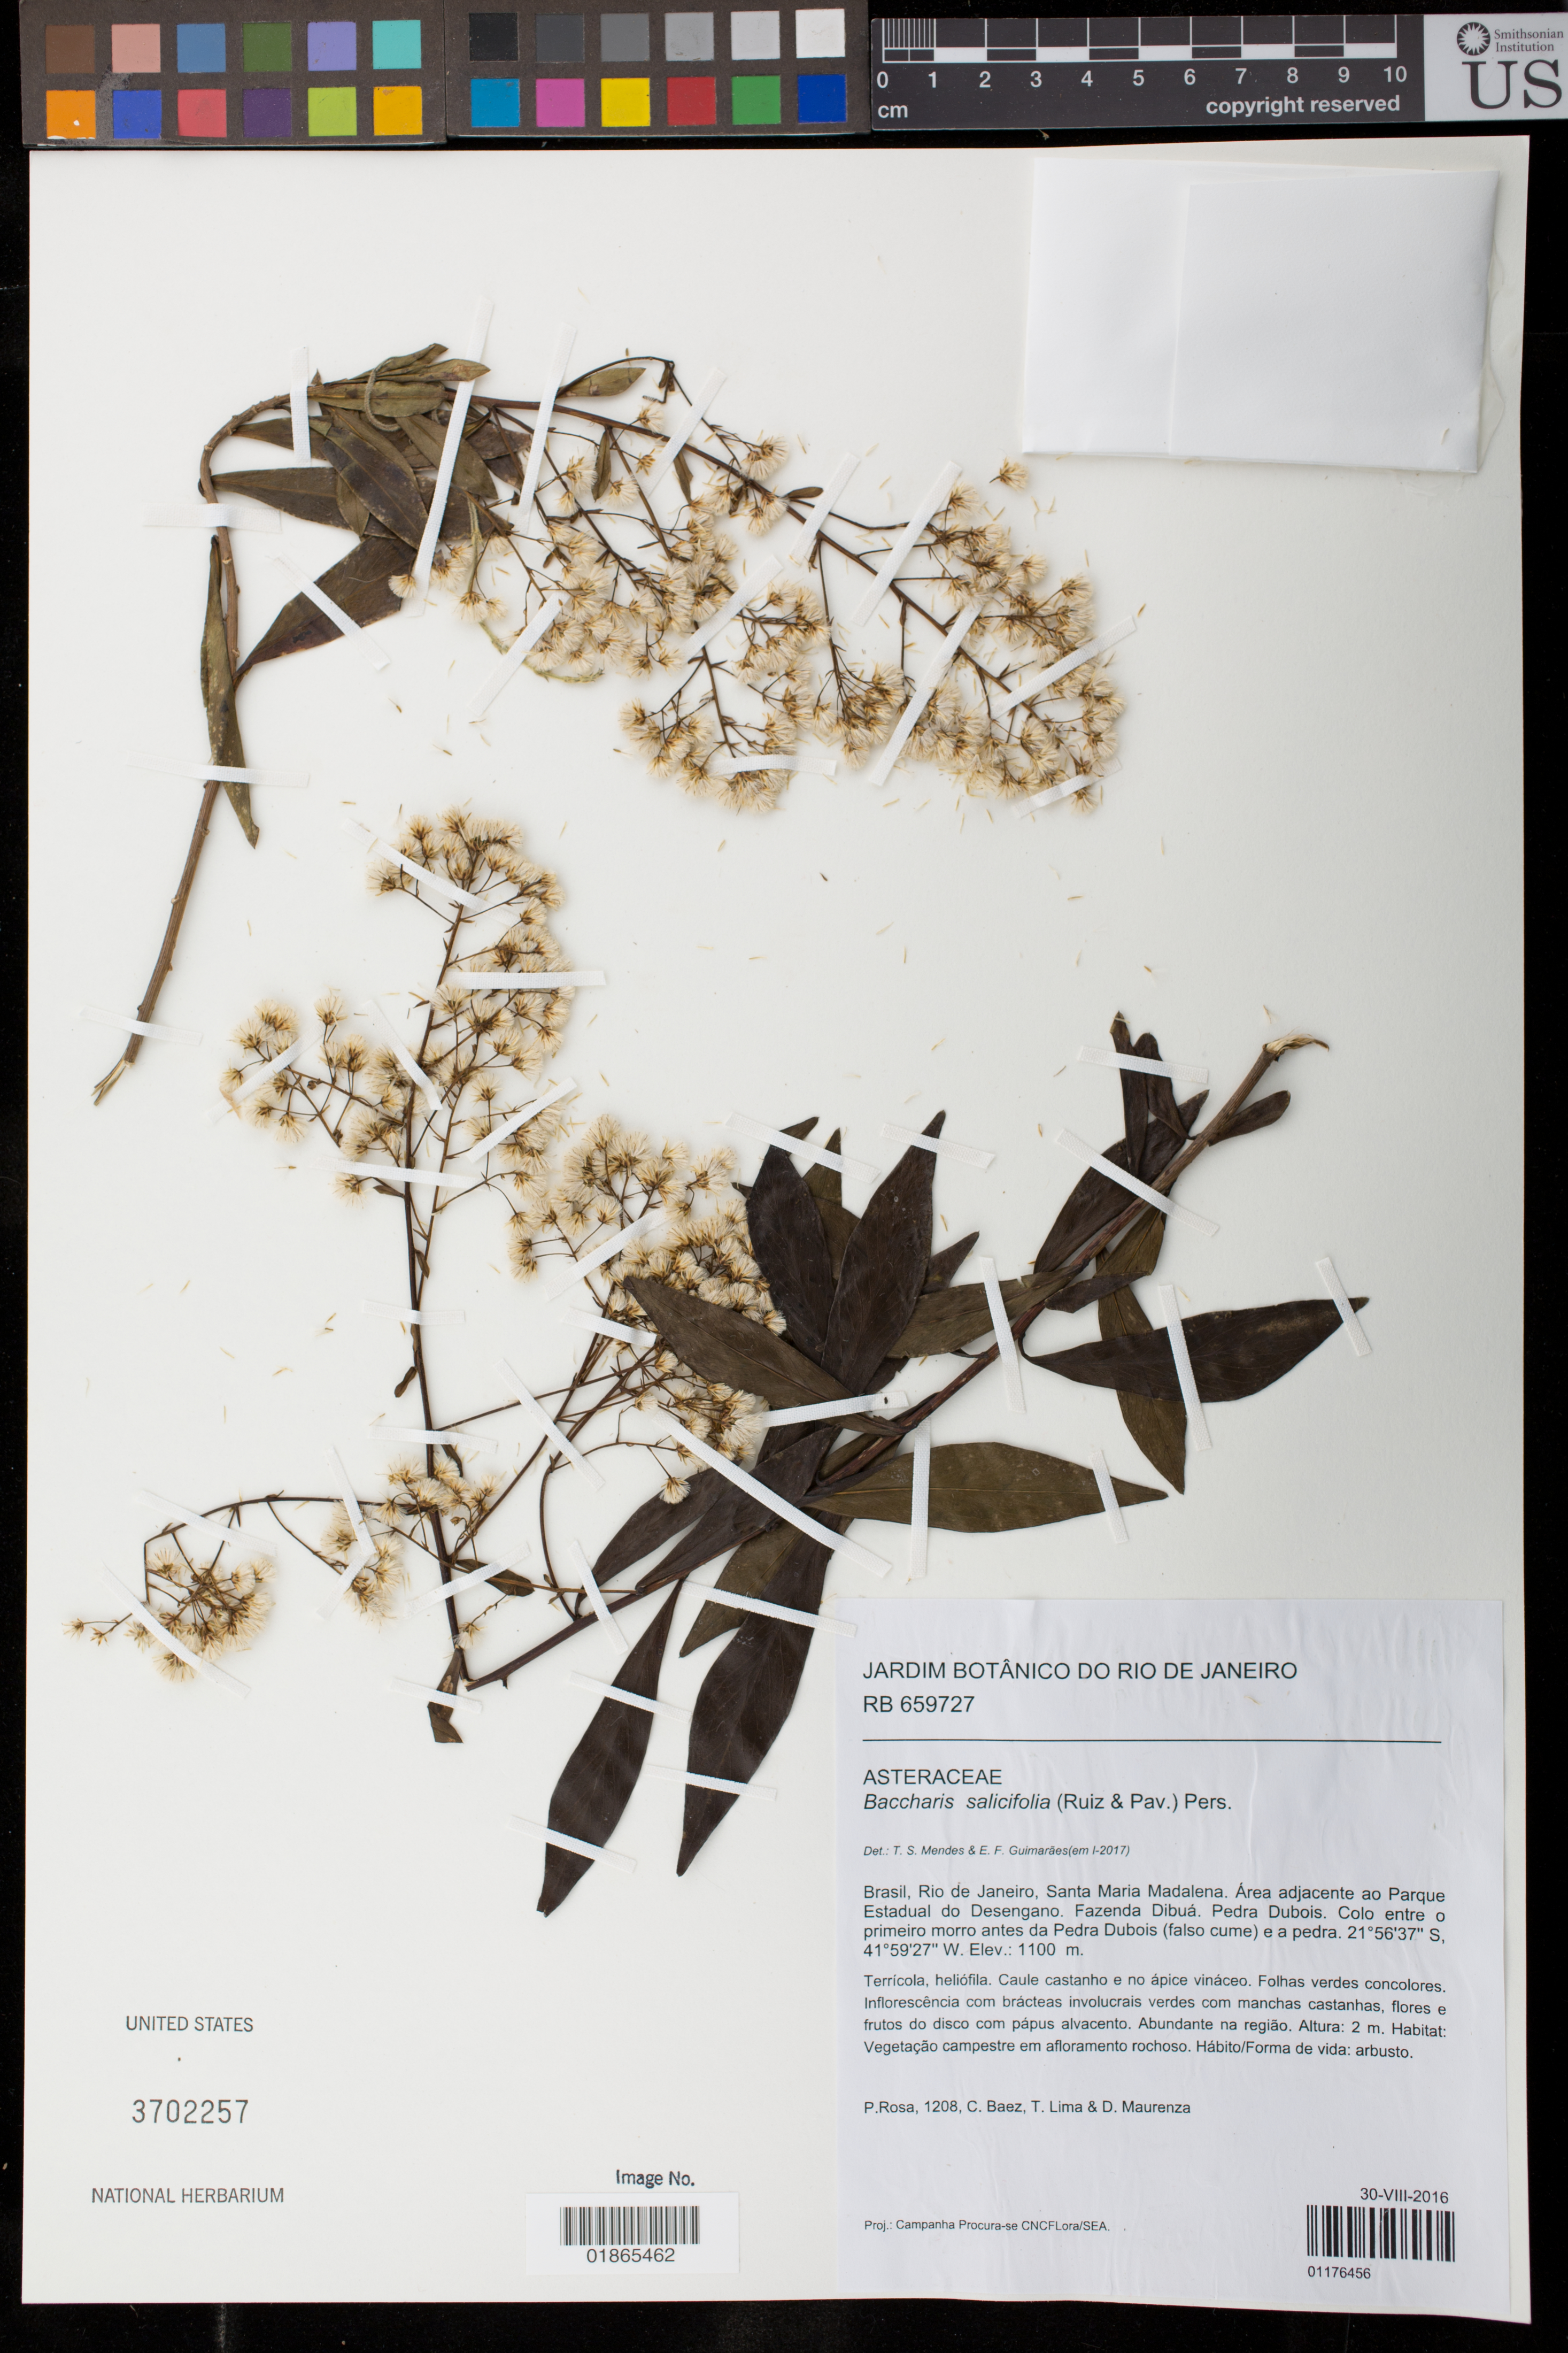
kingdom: Plantae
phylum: Tracheophyta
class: Magnoliopsida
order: Asterales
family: Asteraceae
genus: Baccharis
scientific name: Baccharis salicifolia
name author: (Ruiz & Pav.) Pers.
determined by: Mendes, T. S.; Guimarães, E. F.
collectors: P. Rosa, C. Baez, T. Lima & D. Maurenza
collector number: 1208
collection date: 2016-08-30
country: Brazil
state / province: Rio de Janeiro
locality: Santa Maria Madalena. Area adjacente ao Parque Estadual do Desengano. Fazenda Dibua. Pedra Dubois. Colo entre o primeiro morro antes da Pedra Dubois (falso cume) e a pedra.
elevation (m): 1100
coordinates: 21 56 37 S, 41 59 27 W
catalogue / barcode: US 3702257